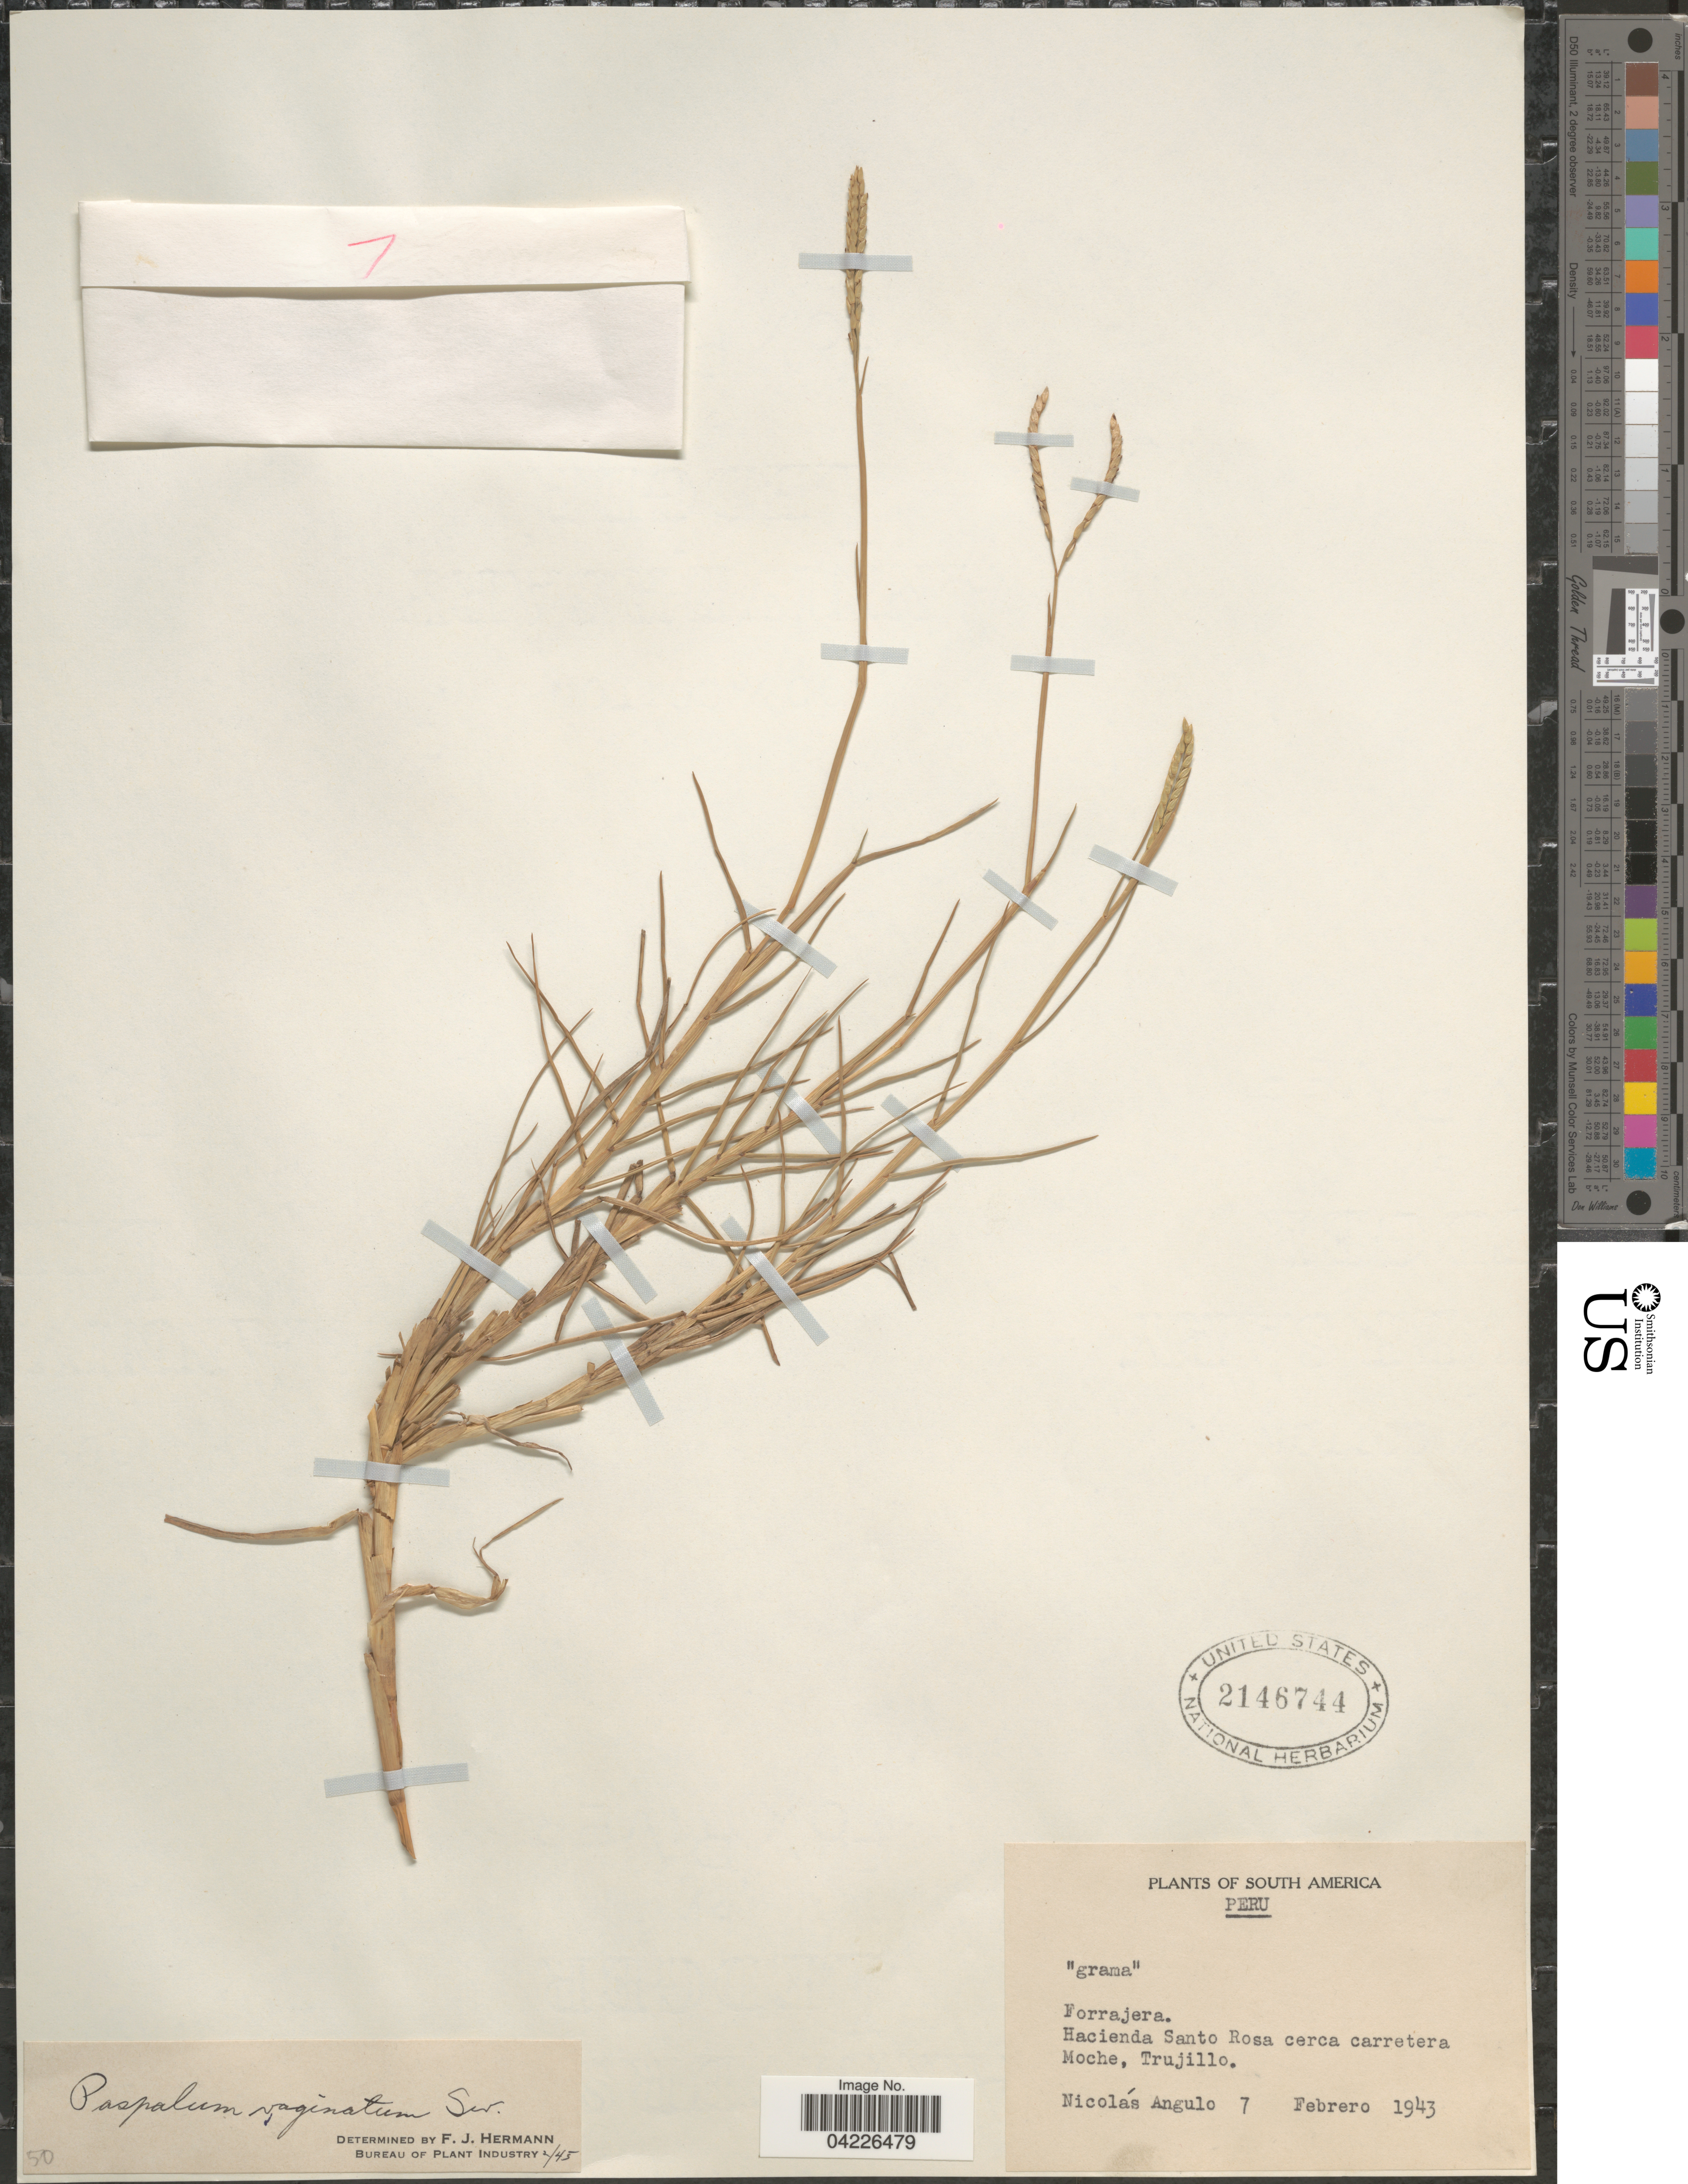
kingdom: Plantae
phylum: Tracheophyta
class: Liliopsida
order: Poales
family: Poaceae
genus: Paspalum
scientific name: Paspalum vaginatum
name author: Sw.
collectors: N. Angulo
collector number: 7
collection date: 1943-02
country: Peru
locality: Hacienda Santo Rosa cerca carretera Moche, Trujillo.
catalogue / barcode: US 2146744